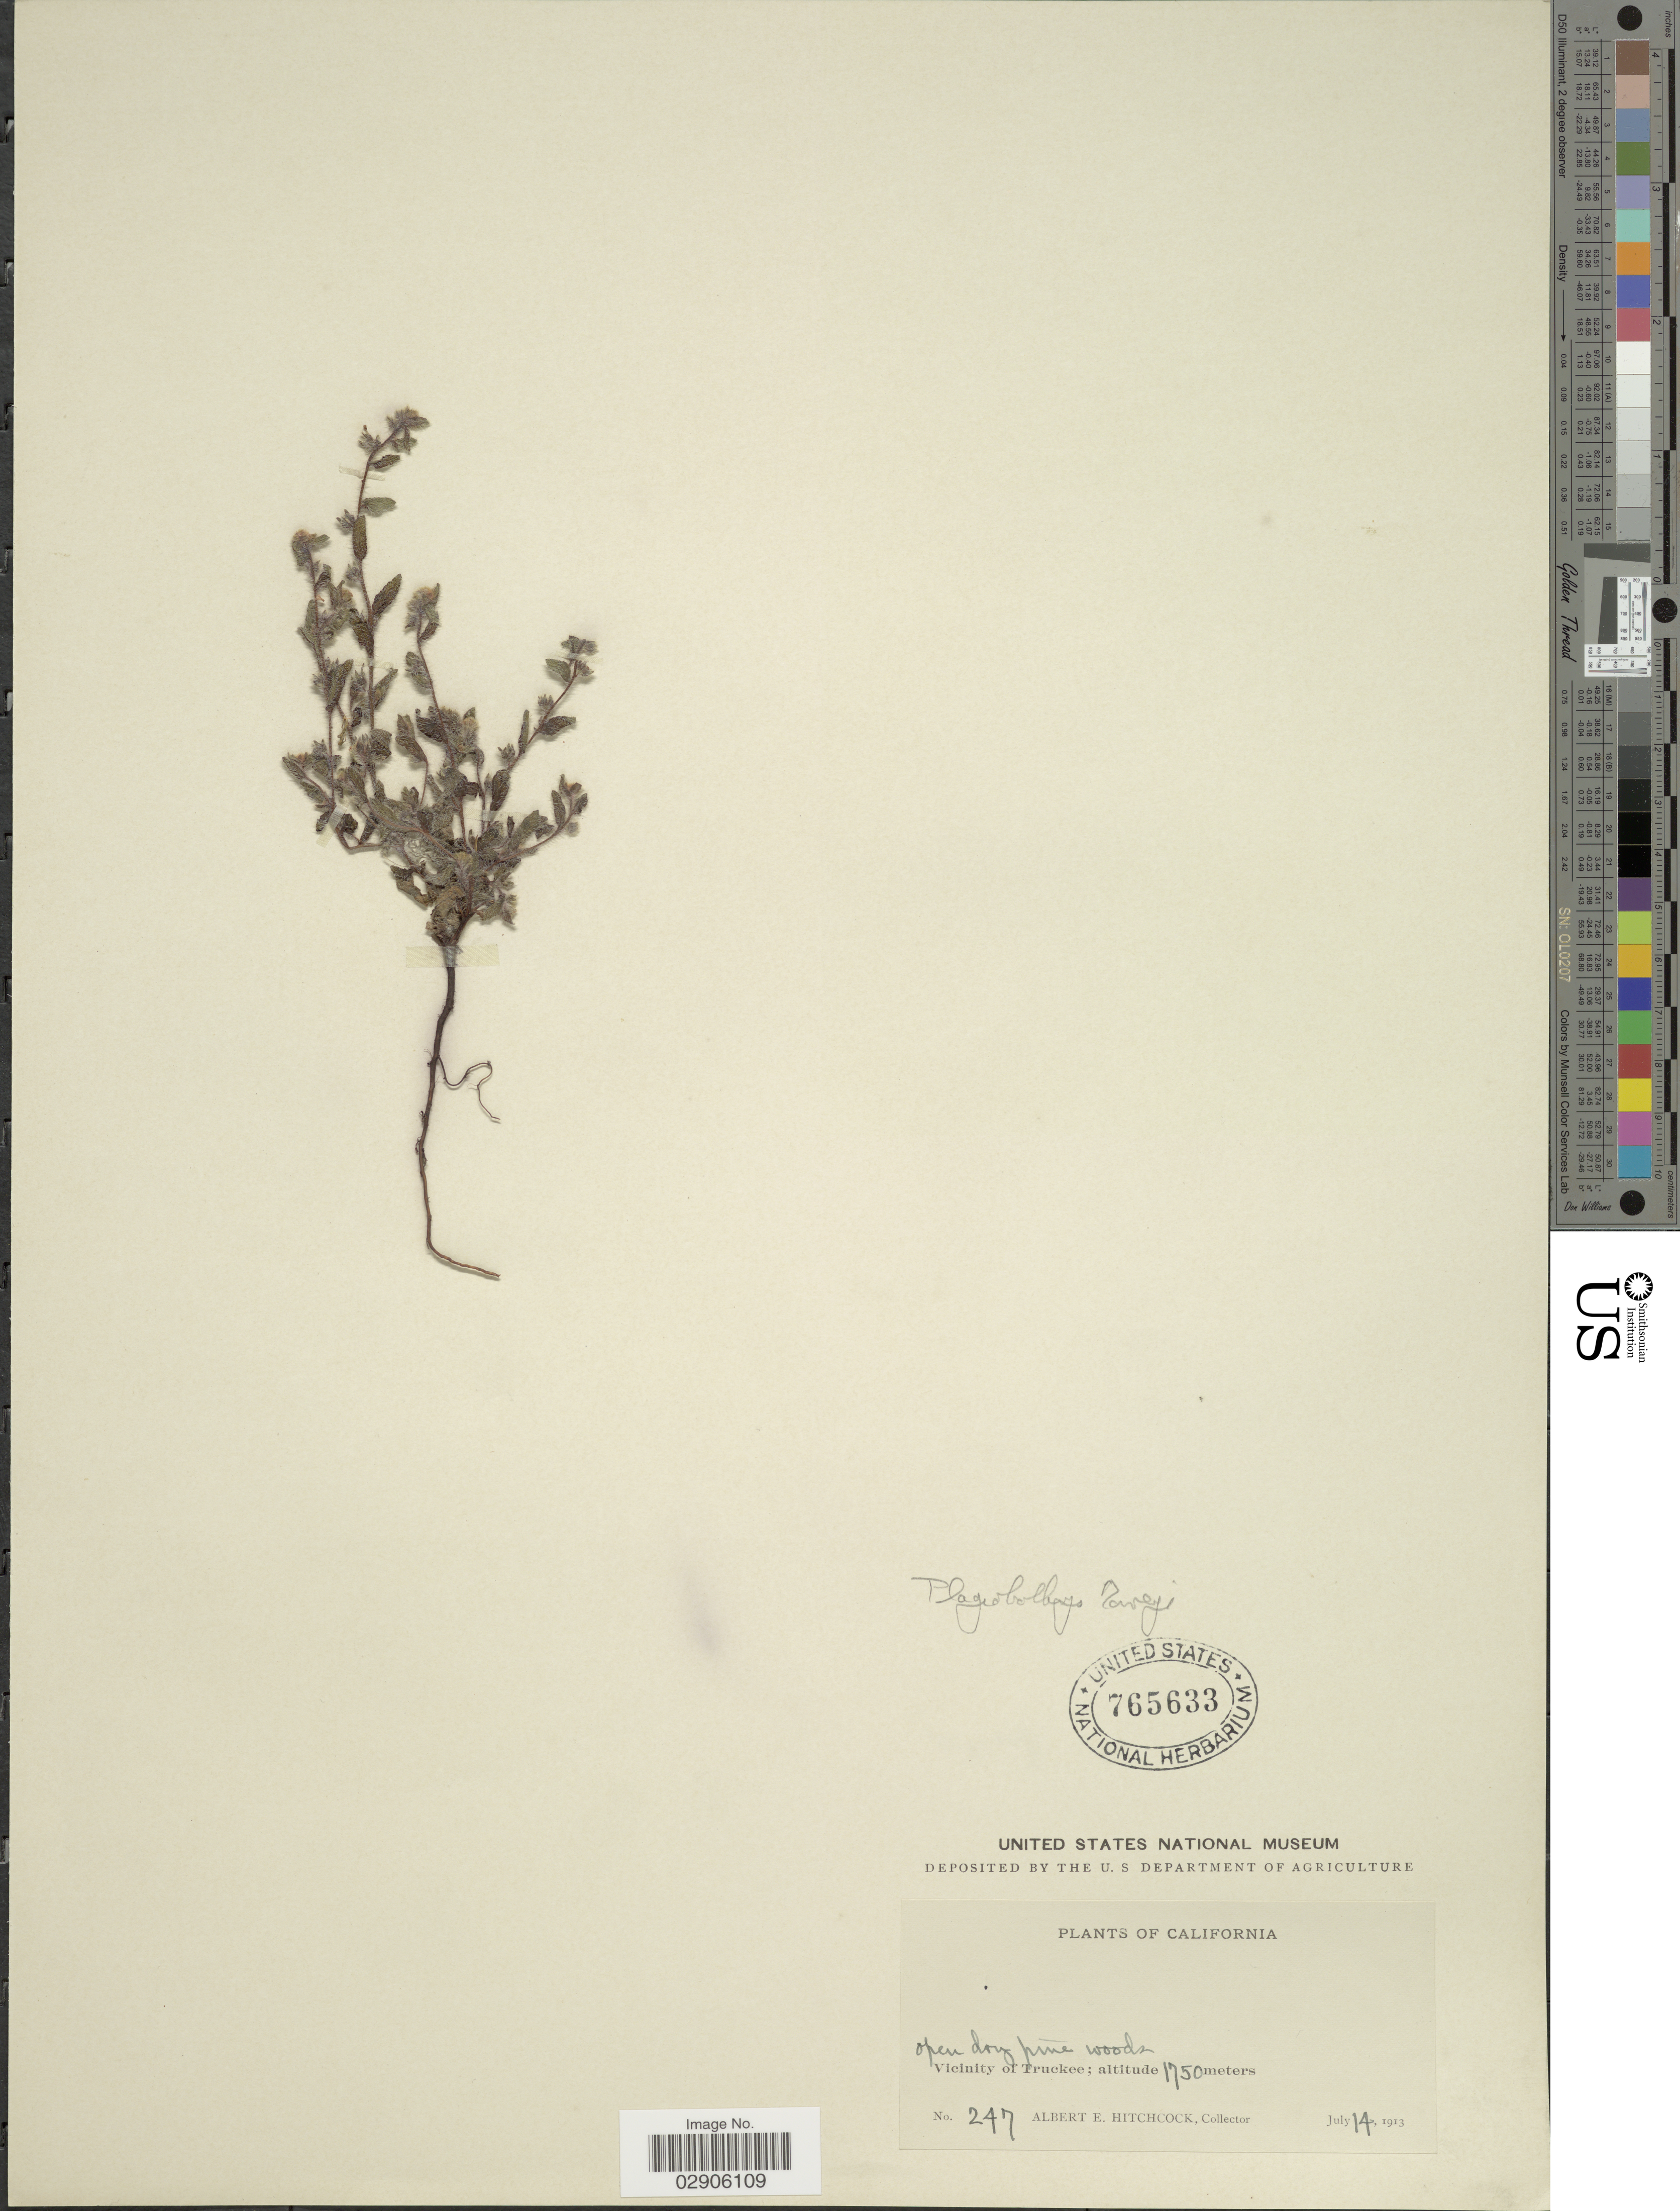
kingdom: Plantae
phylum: Tracheophyta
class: Magnoliopsida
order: Boraginales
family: Boraginaceae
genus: Plagiobothrys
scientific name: Plagiobothrys torreyi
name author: A. Gray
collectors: A. Hitchcock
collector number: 247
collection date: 1913-07-14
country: United States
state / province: California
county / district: Nevada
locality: Vicinity of Truckee.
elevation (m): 1750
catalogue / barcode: US 765633